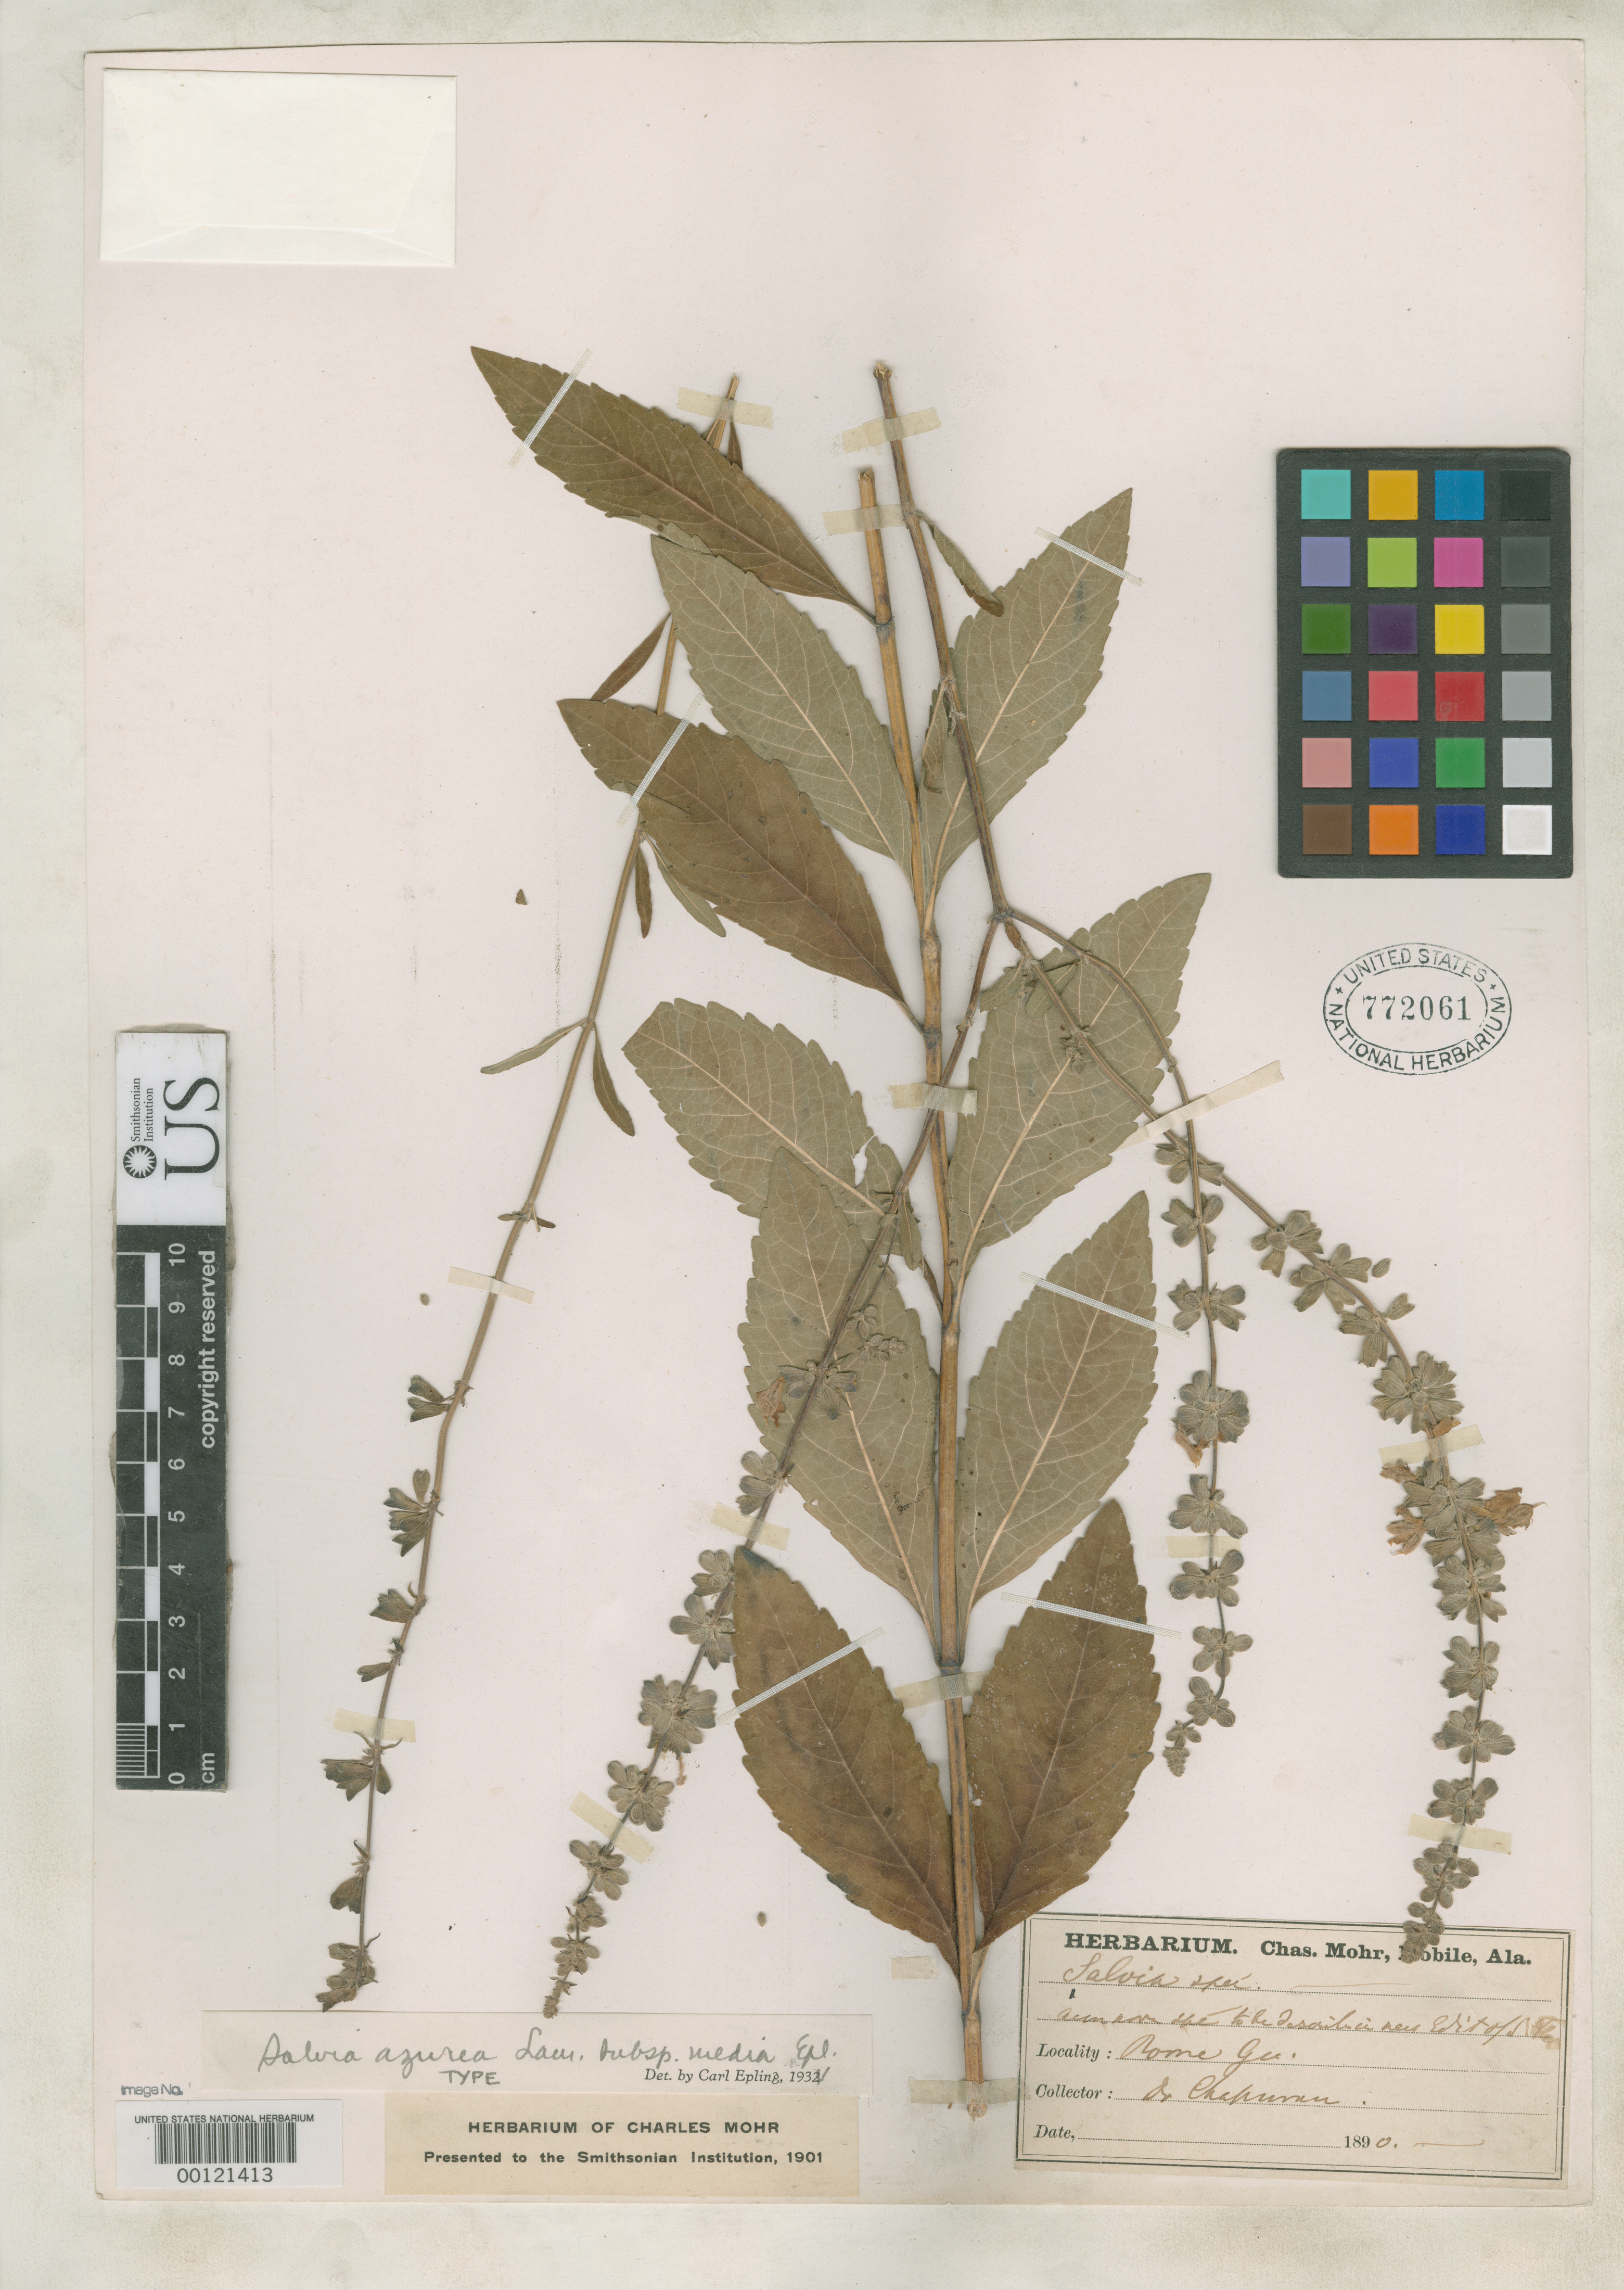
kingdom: Plantae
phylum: Tracheophyta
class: Magnoliopsida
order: Lamiales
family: Lamiaceae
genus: Salvia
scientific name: Salvia azurea subsp. media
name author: Epling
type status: Holotype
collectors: A. W. Chapman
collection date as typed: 1890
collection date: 1890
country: United States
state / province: Georgia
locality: Rome.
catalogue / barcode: US 772061